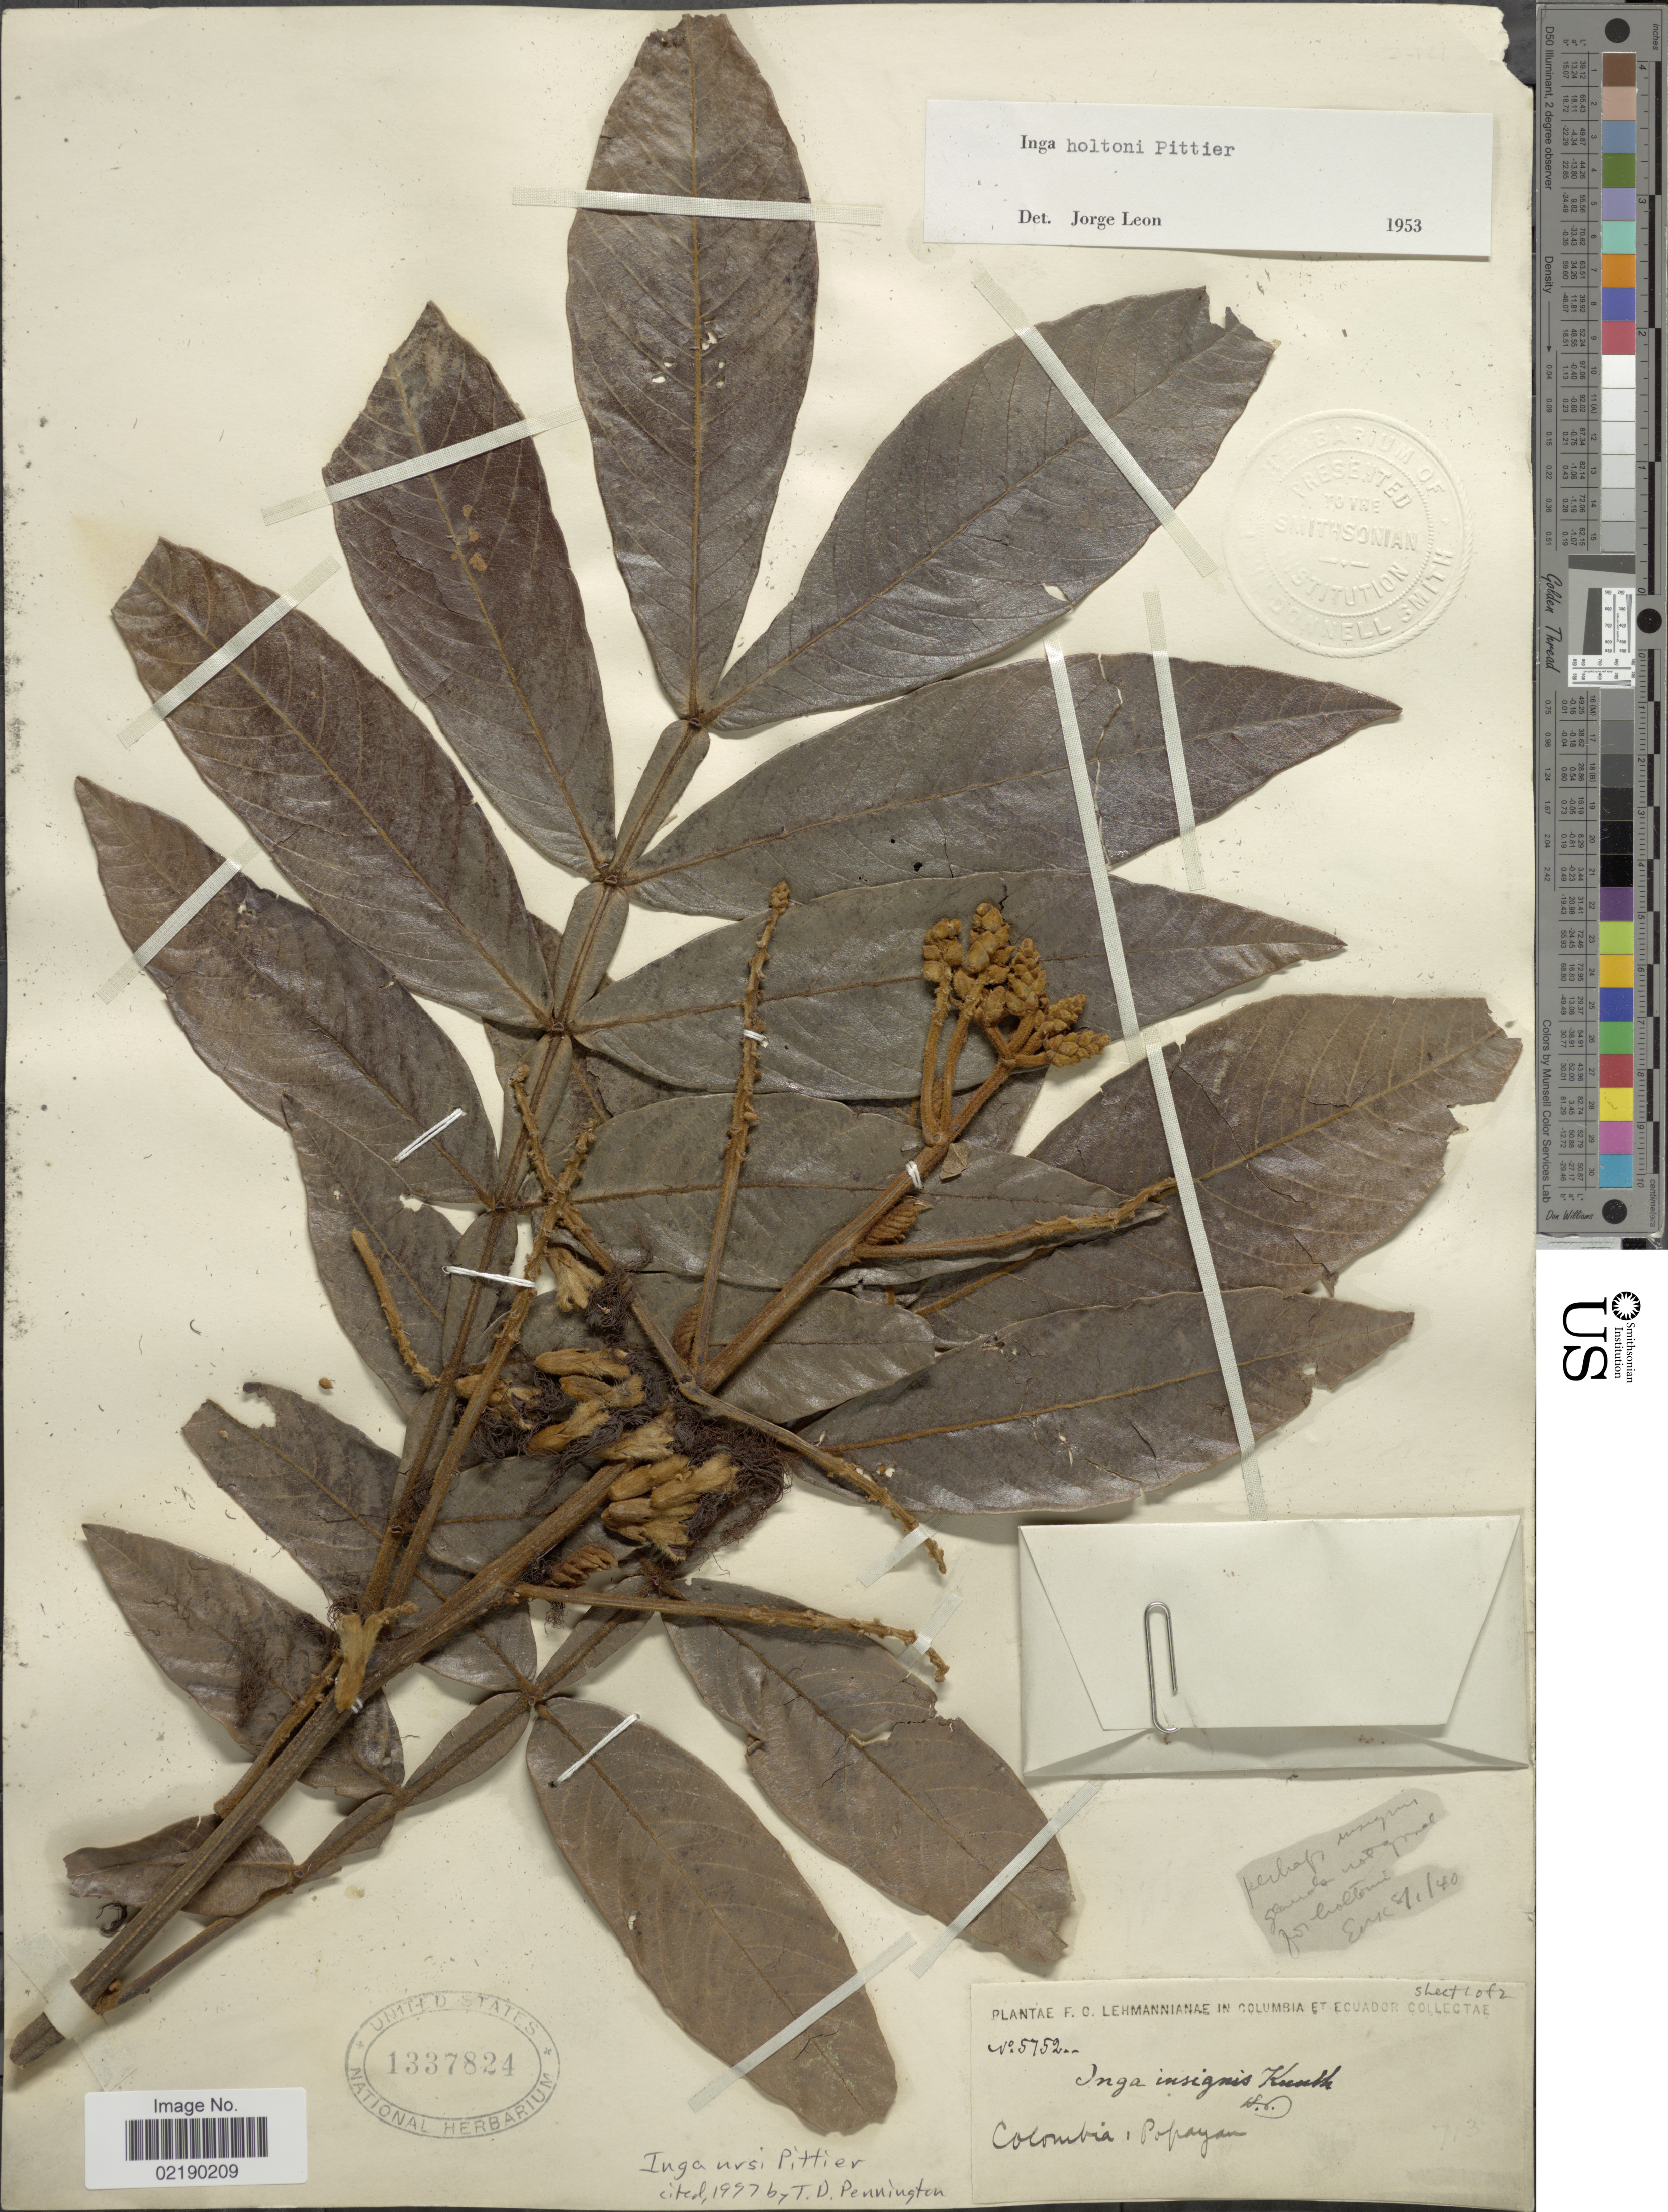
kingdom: Plantae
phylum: Tracheophyta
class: Magnoliopsida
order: Fabales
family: Fabaceae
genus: Inga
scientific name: Inga ursi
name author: Pittier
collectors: F. C. Lehmann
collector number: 5752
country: Colombia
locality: Popayan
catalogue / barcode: US 1337824